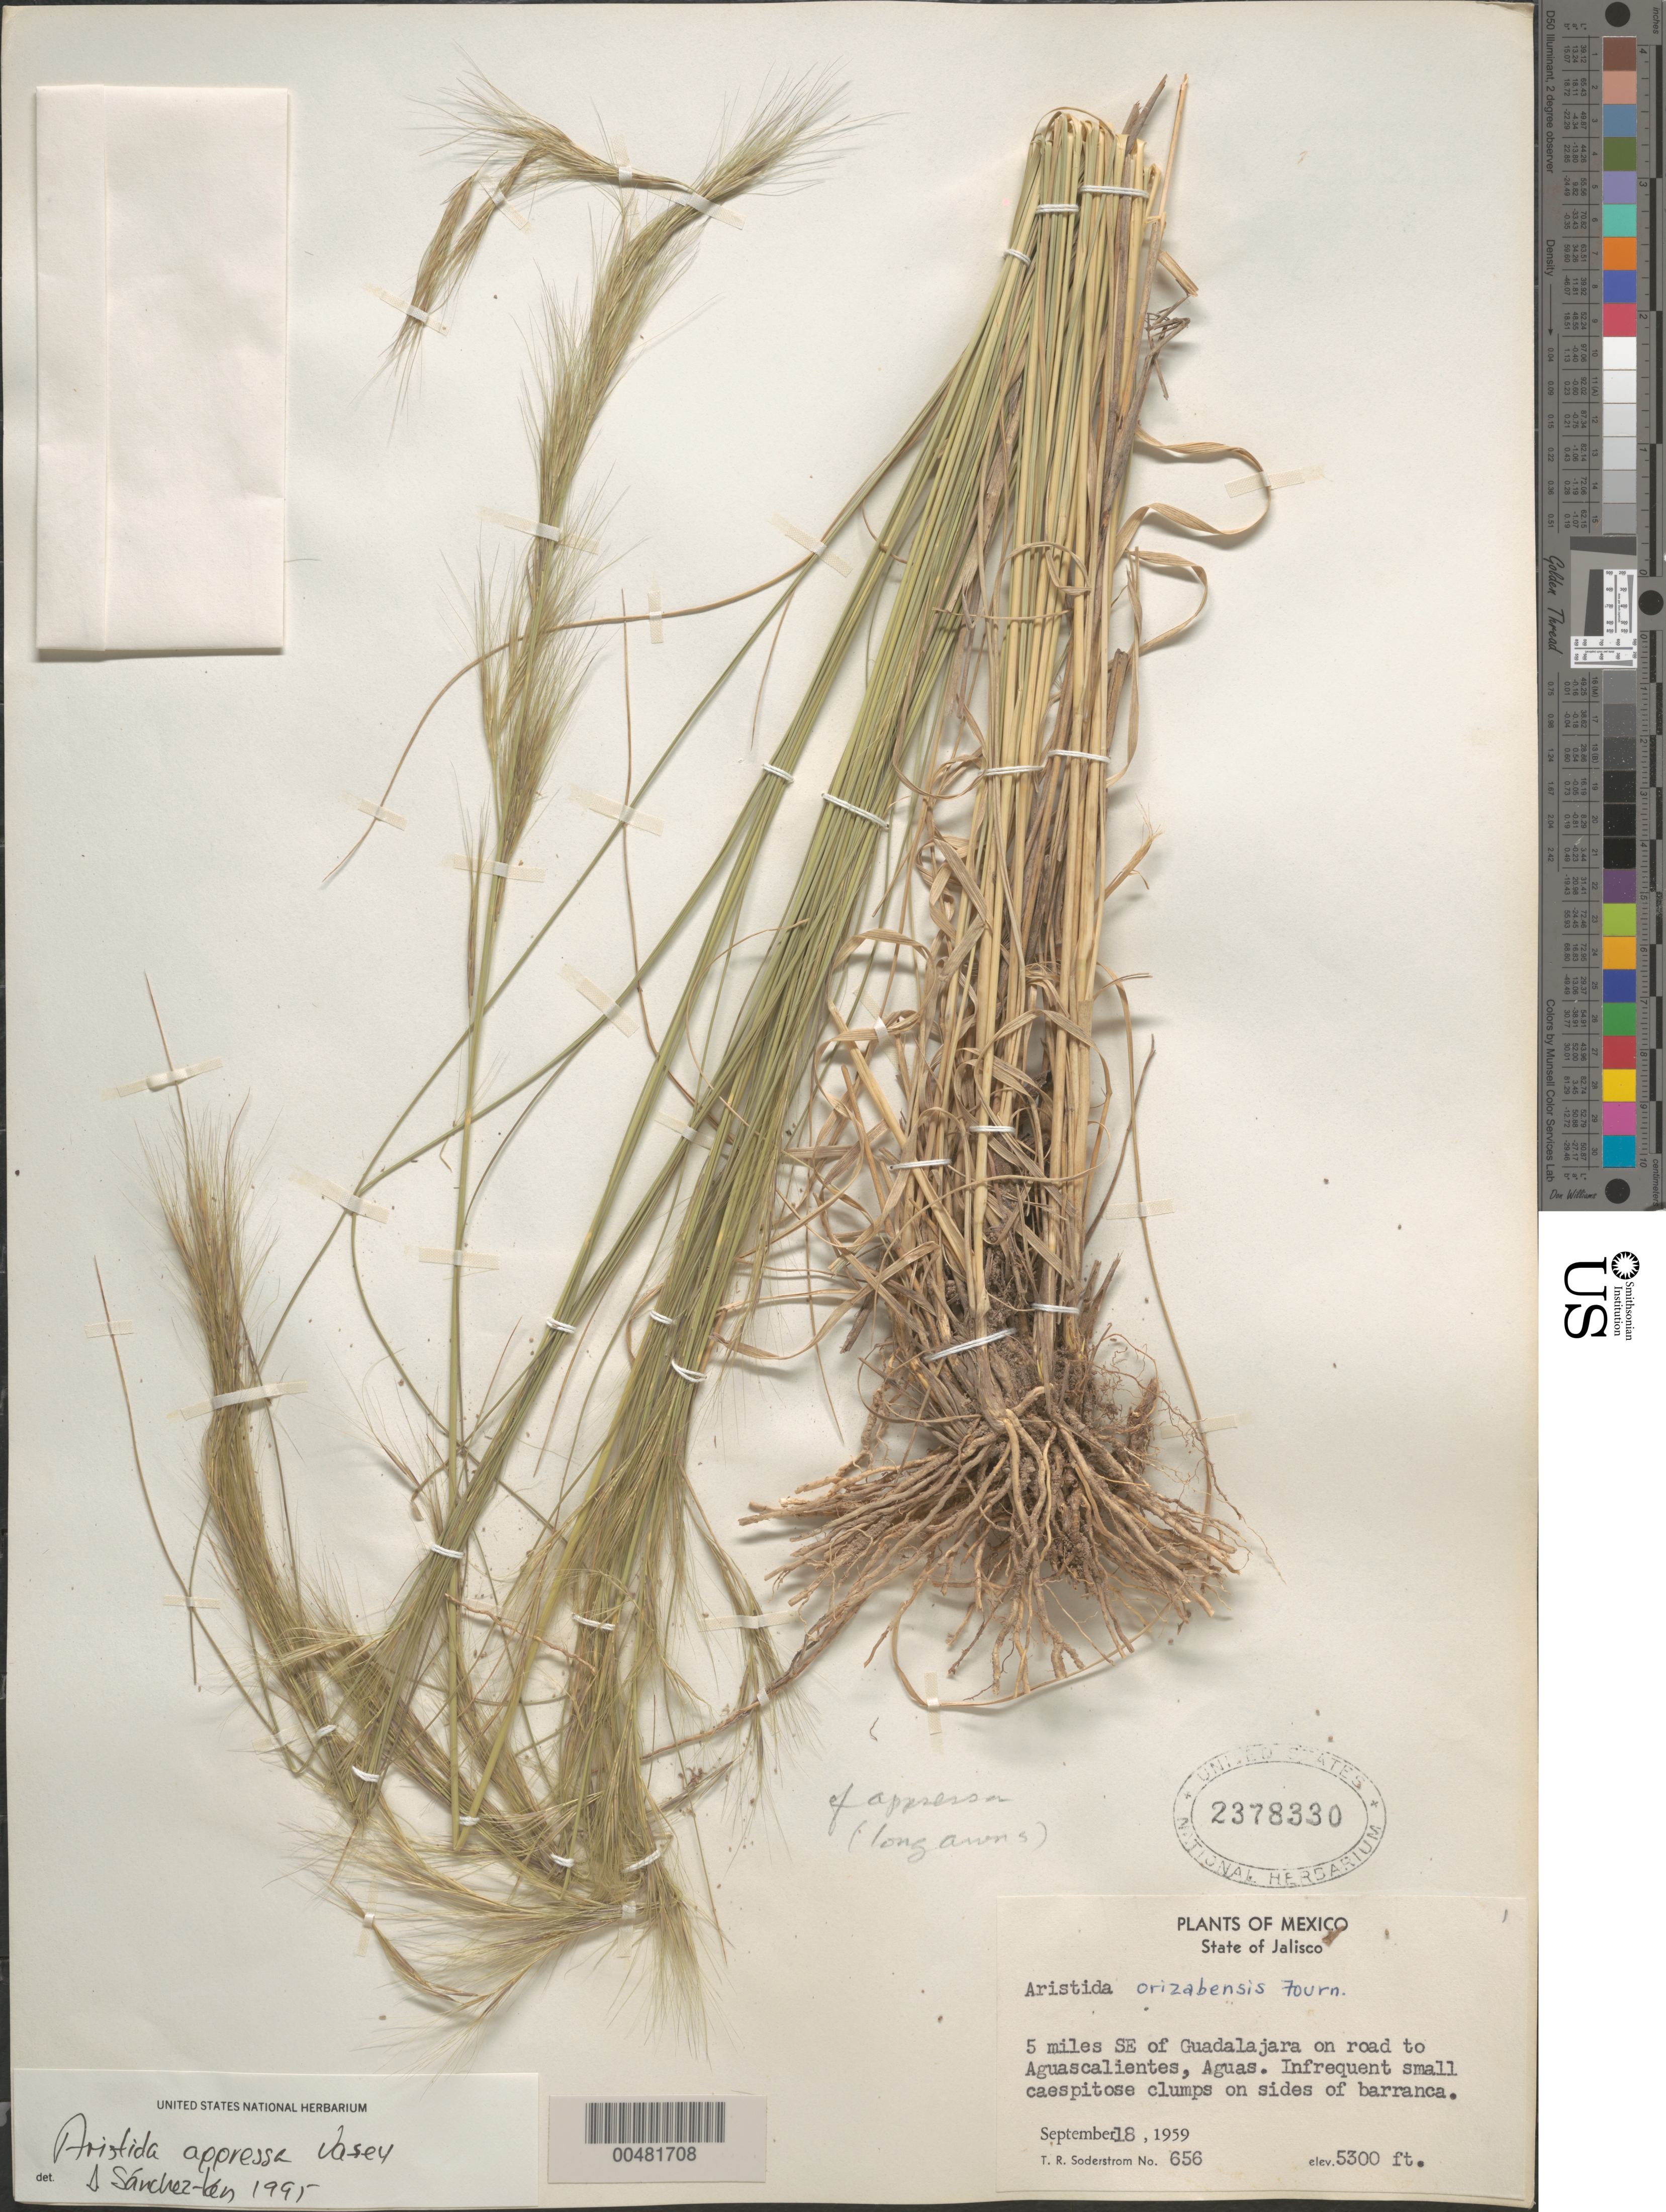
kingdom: Plantae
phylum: Tracheophyta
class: Liliopsida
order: Poales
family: Poaceae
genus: Aristida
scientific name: Aristida appressa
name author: Vasey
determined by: Sánchez-Ken, J. G.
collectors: T. R. Soderstrom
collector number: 656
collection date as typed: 18 Sep 1959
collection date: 1959-09-18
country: Mexico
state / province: Jalisco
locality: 5 mi SE of Guadalajara on road to Aguascalientes, Aguascalientes.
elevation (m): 1615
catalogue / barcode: US 2378330